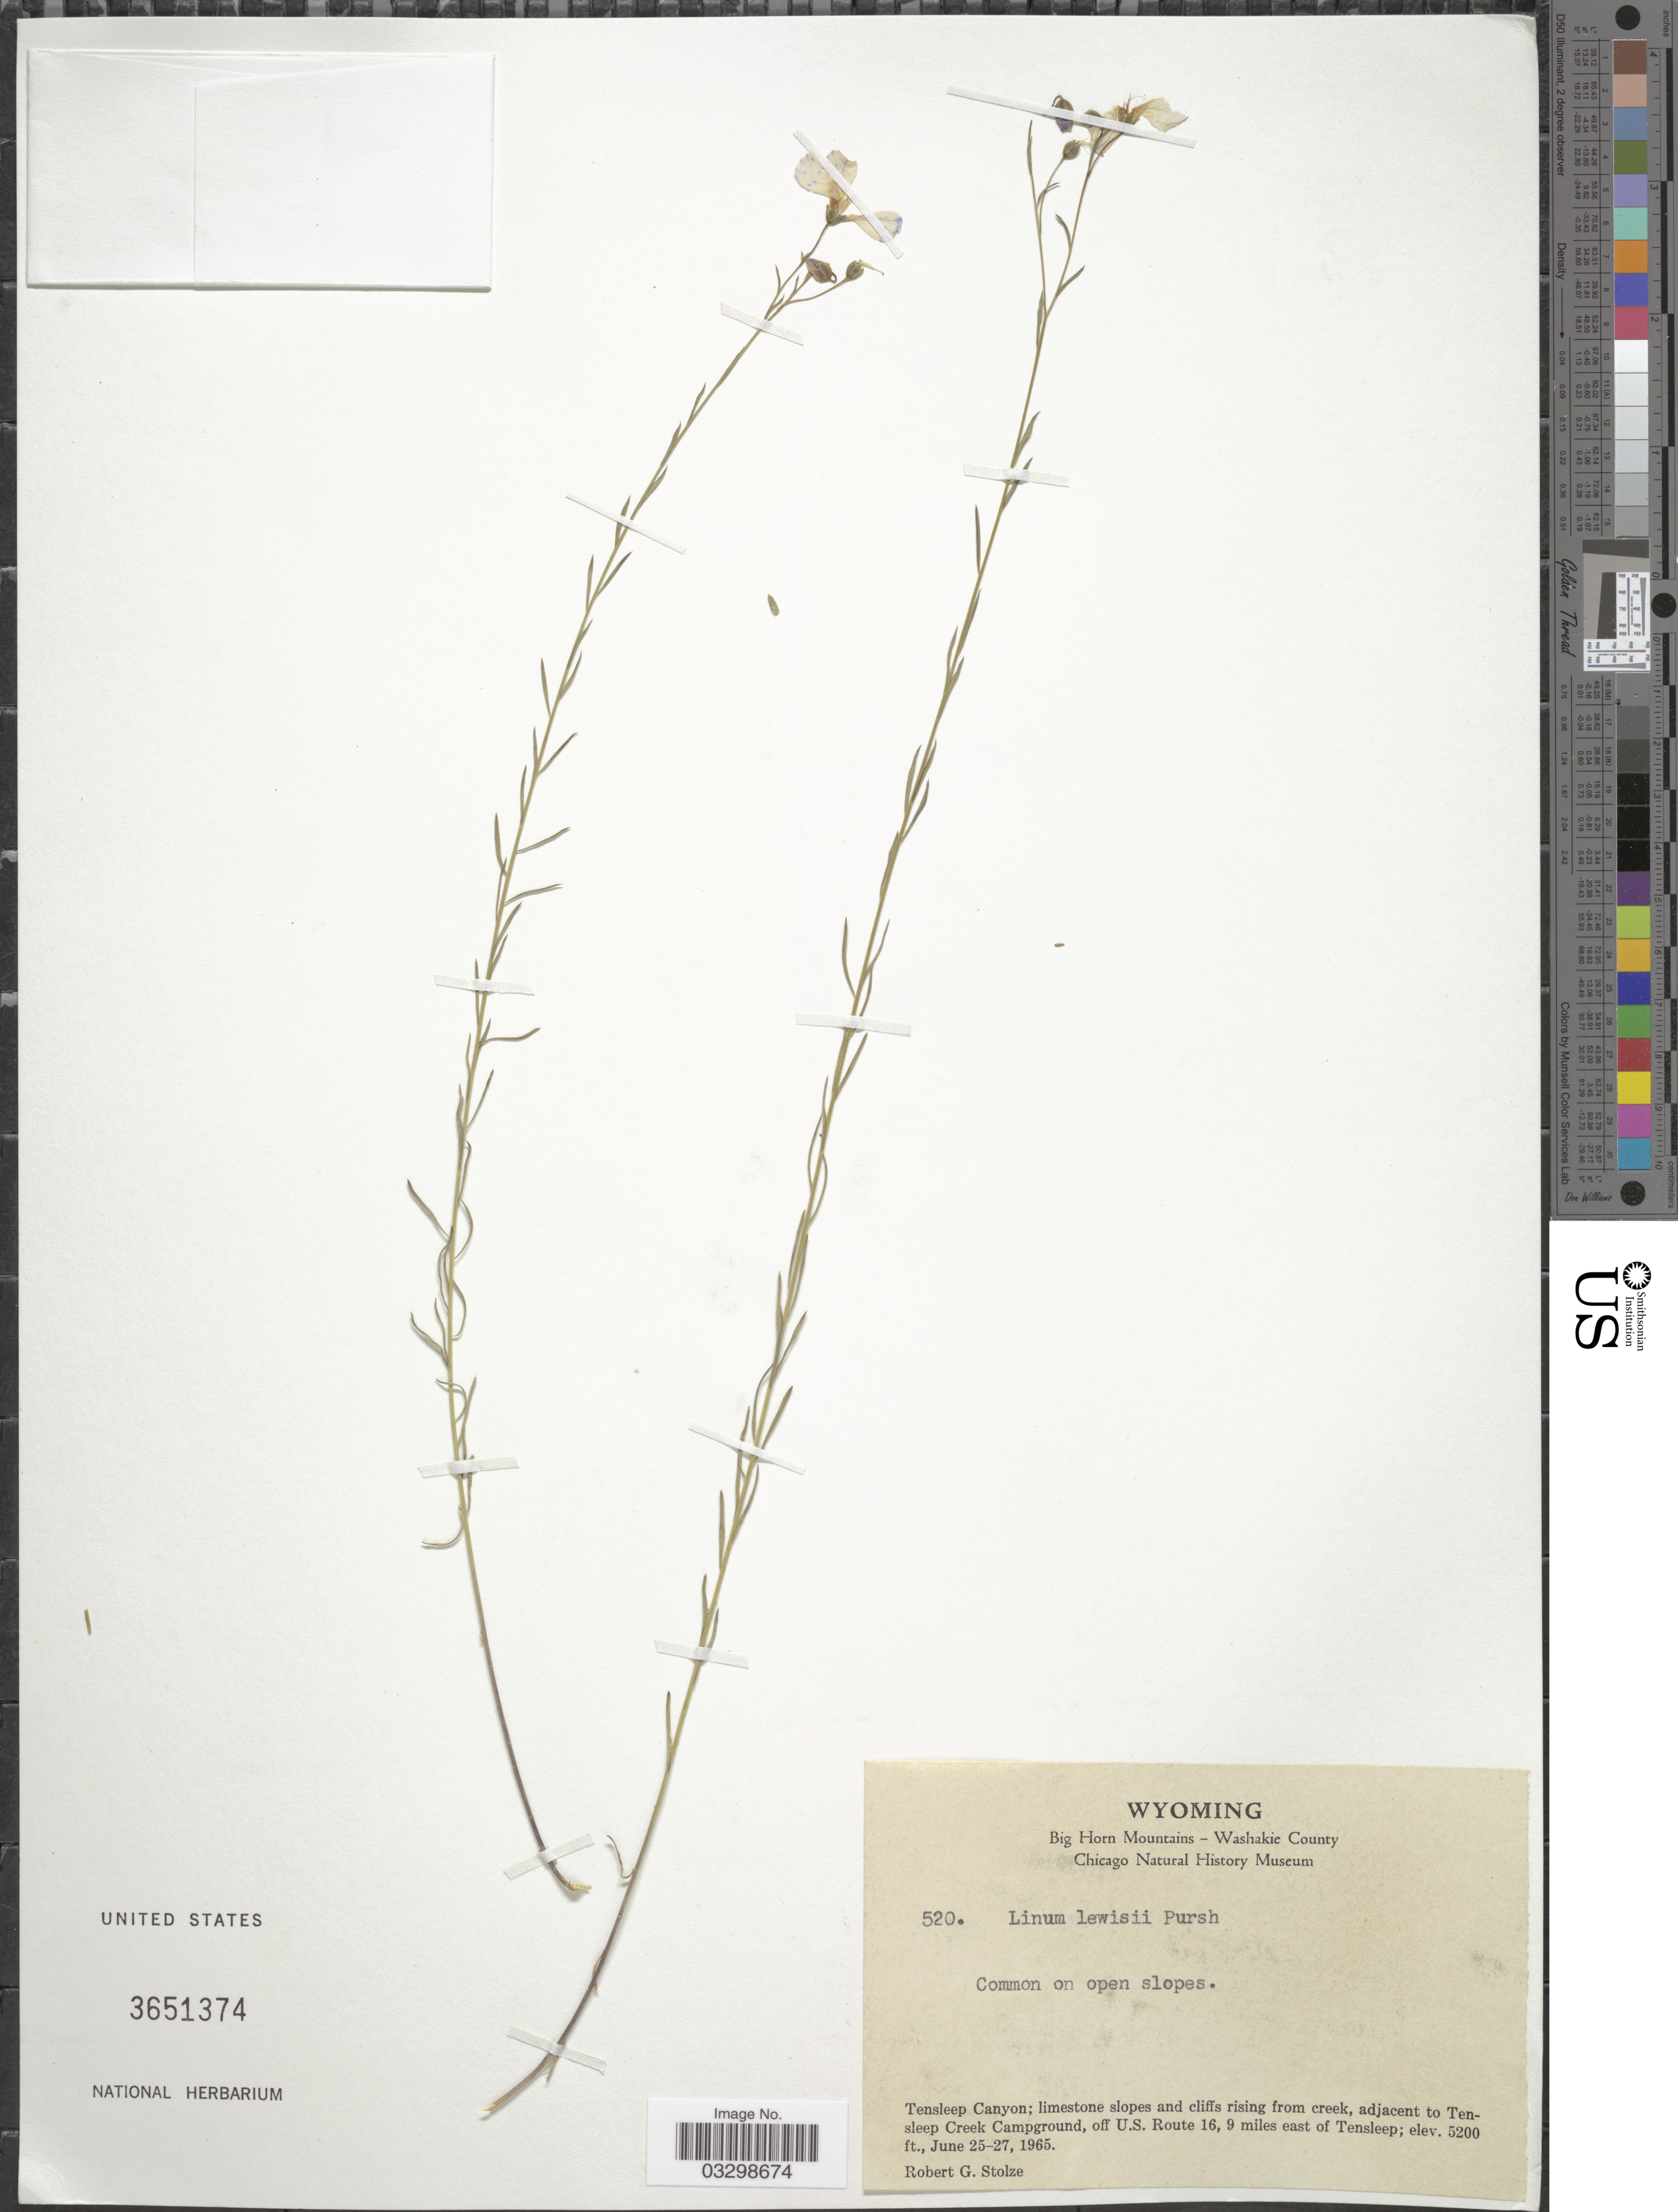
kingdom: Plantae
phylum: Tracheophyta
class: Magnoliopsida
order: Malpighiales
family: Linaceae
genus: Linum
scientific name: Linum lewisii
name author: Pursh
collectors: R. G. Stolze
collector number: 520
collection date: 1965-06-25/1965-06-27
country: United States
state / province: Wyoming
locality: Tensleep Canyon: limestone slopes and cliffs rising from creek, adjacent to Tensleep Creek Campground, off U.S. Route 16, 9 miles east of Tensleep.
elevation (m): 1585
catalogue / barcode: US 3651374